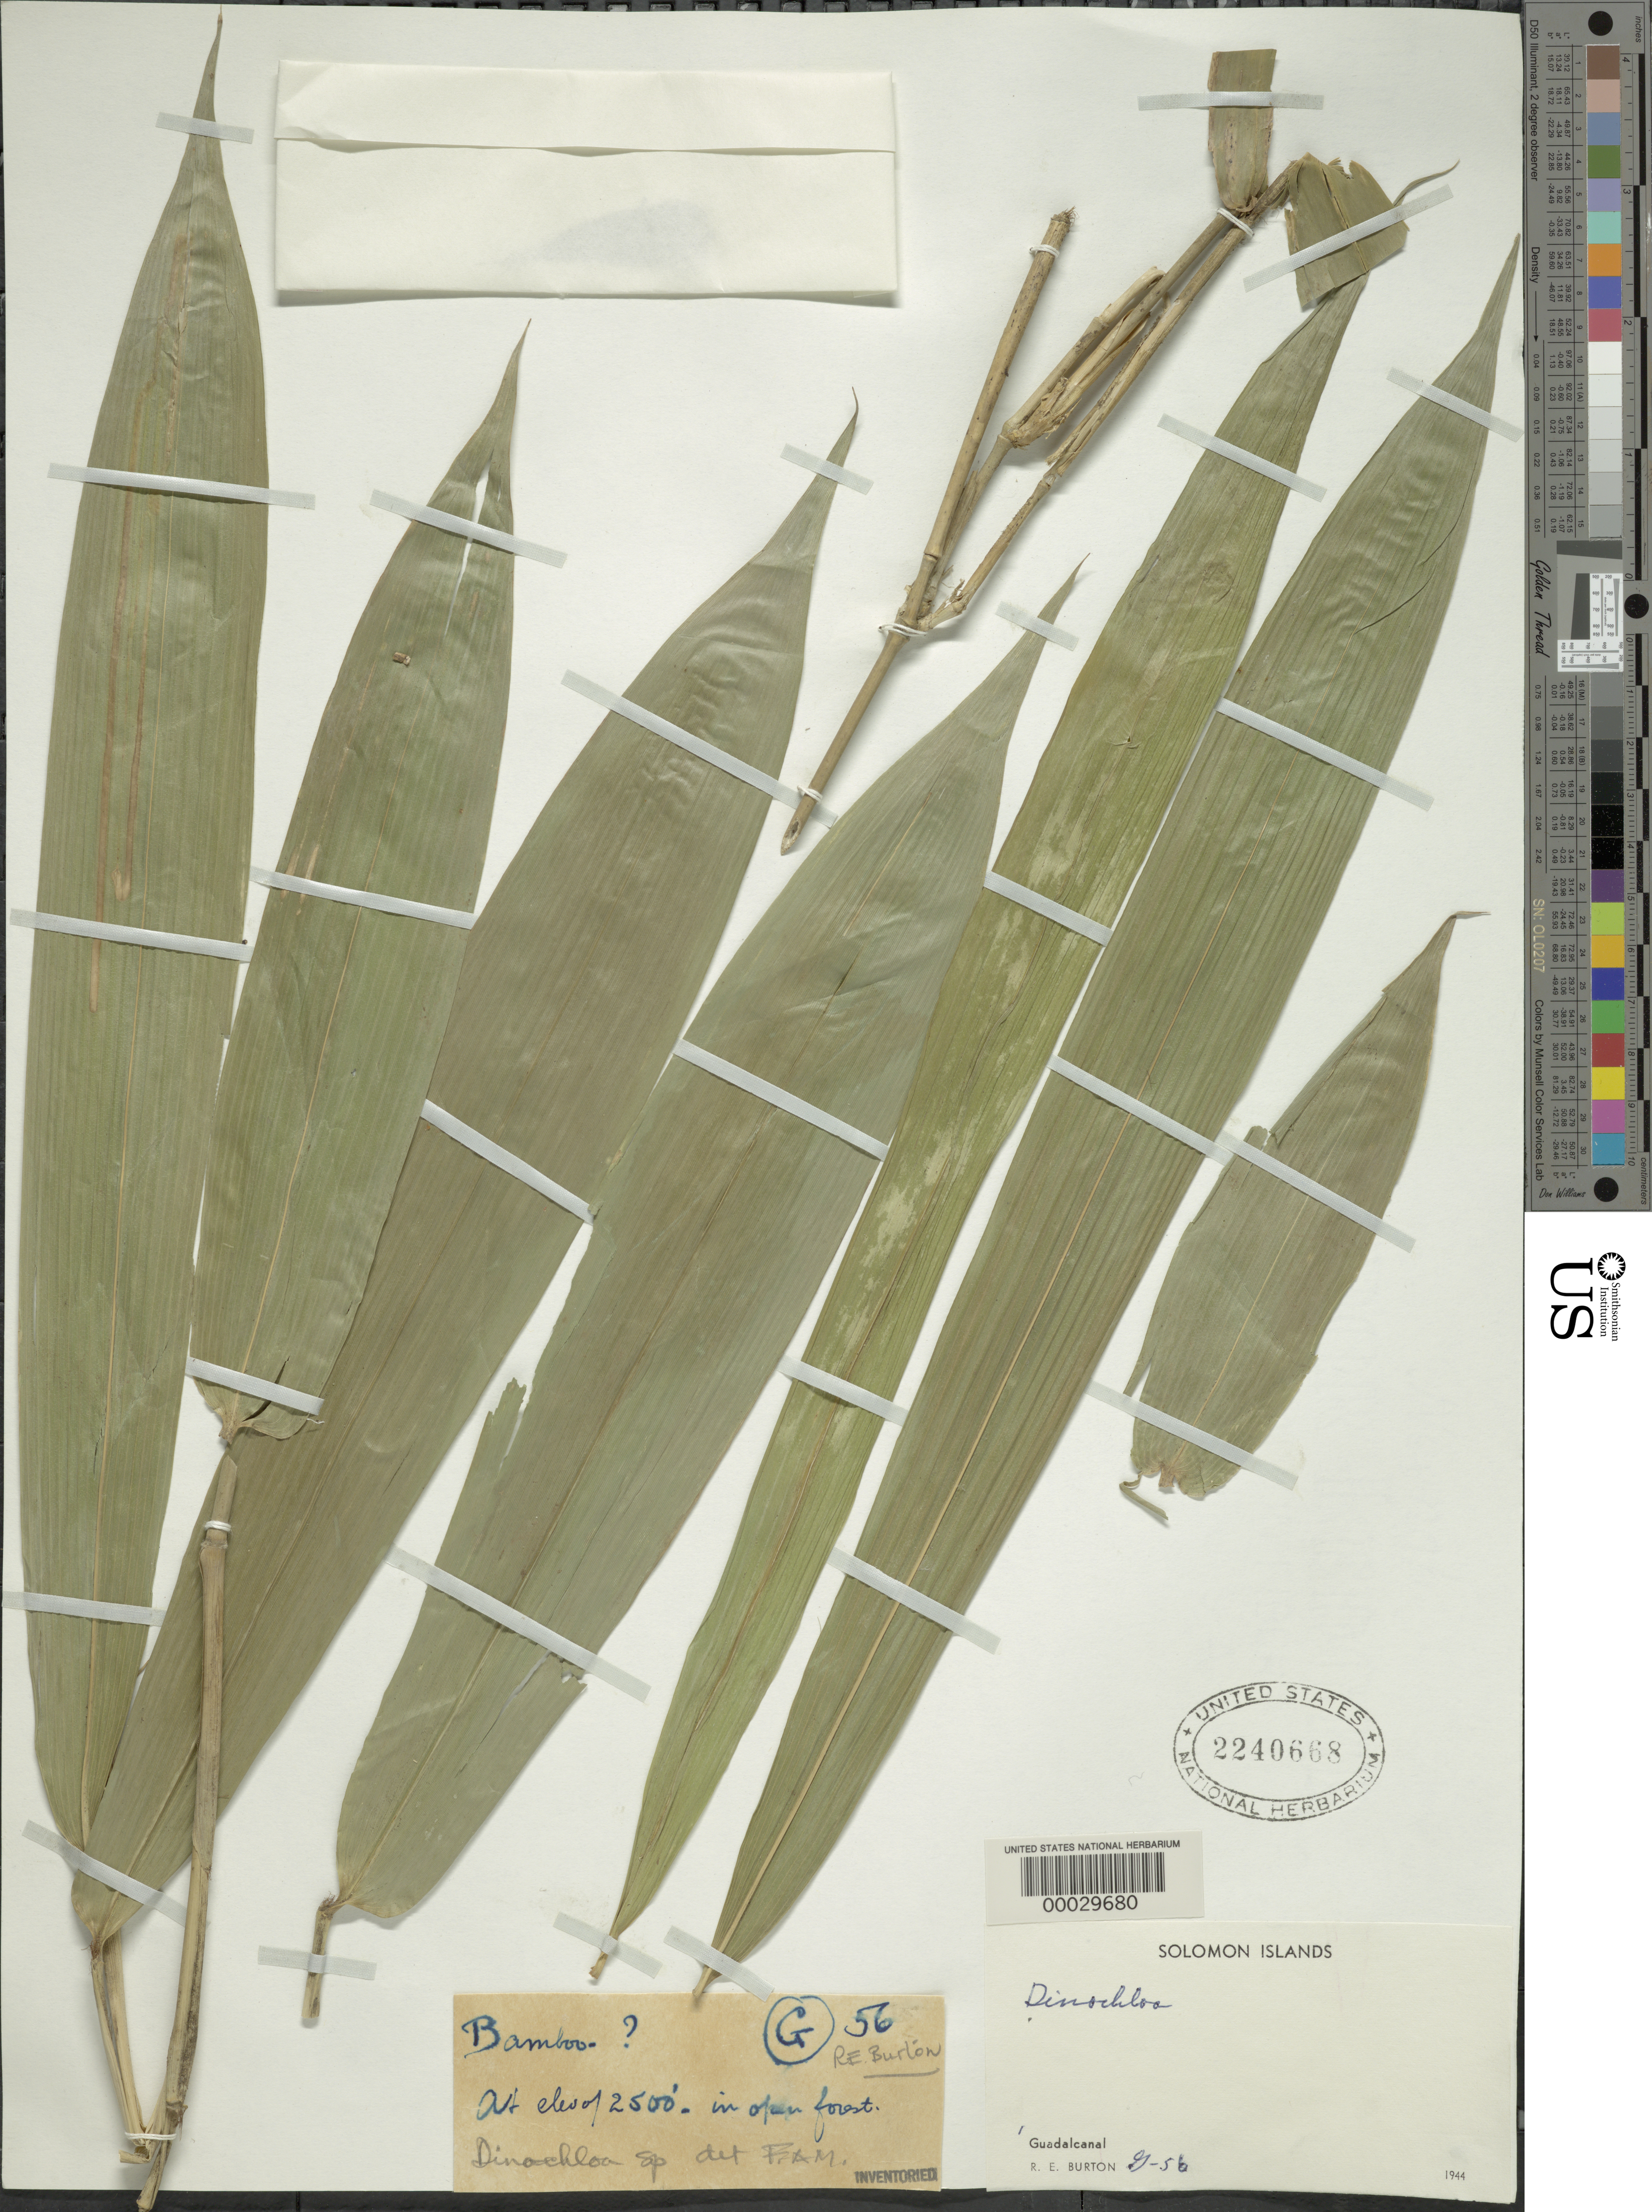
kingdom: Plantae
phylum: Tracheophyta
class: Liliopsida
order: Poales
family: Poaceae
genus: Leleba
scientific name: Leleba sp.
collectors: R. Burton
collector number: G-56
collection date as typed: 1944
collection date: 1944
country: Solomon Islands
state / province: Guadalcanal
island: Guadalcanal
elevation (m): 763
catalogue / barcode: US 2240668